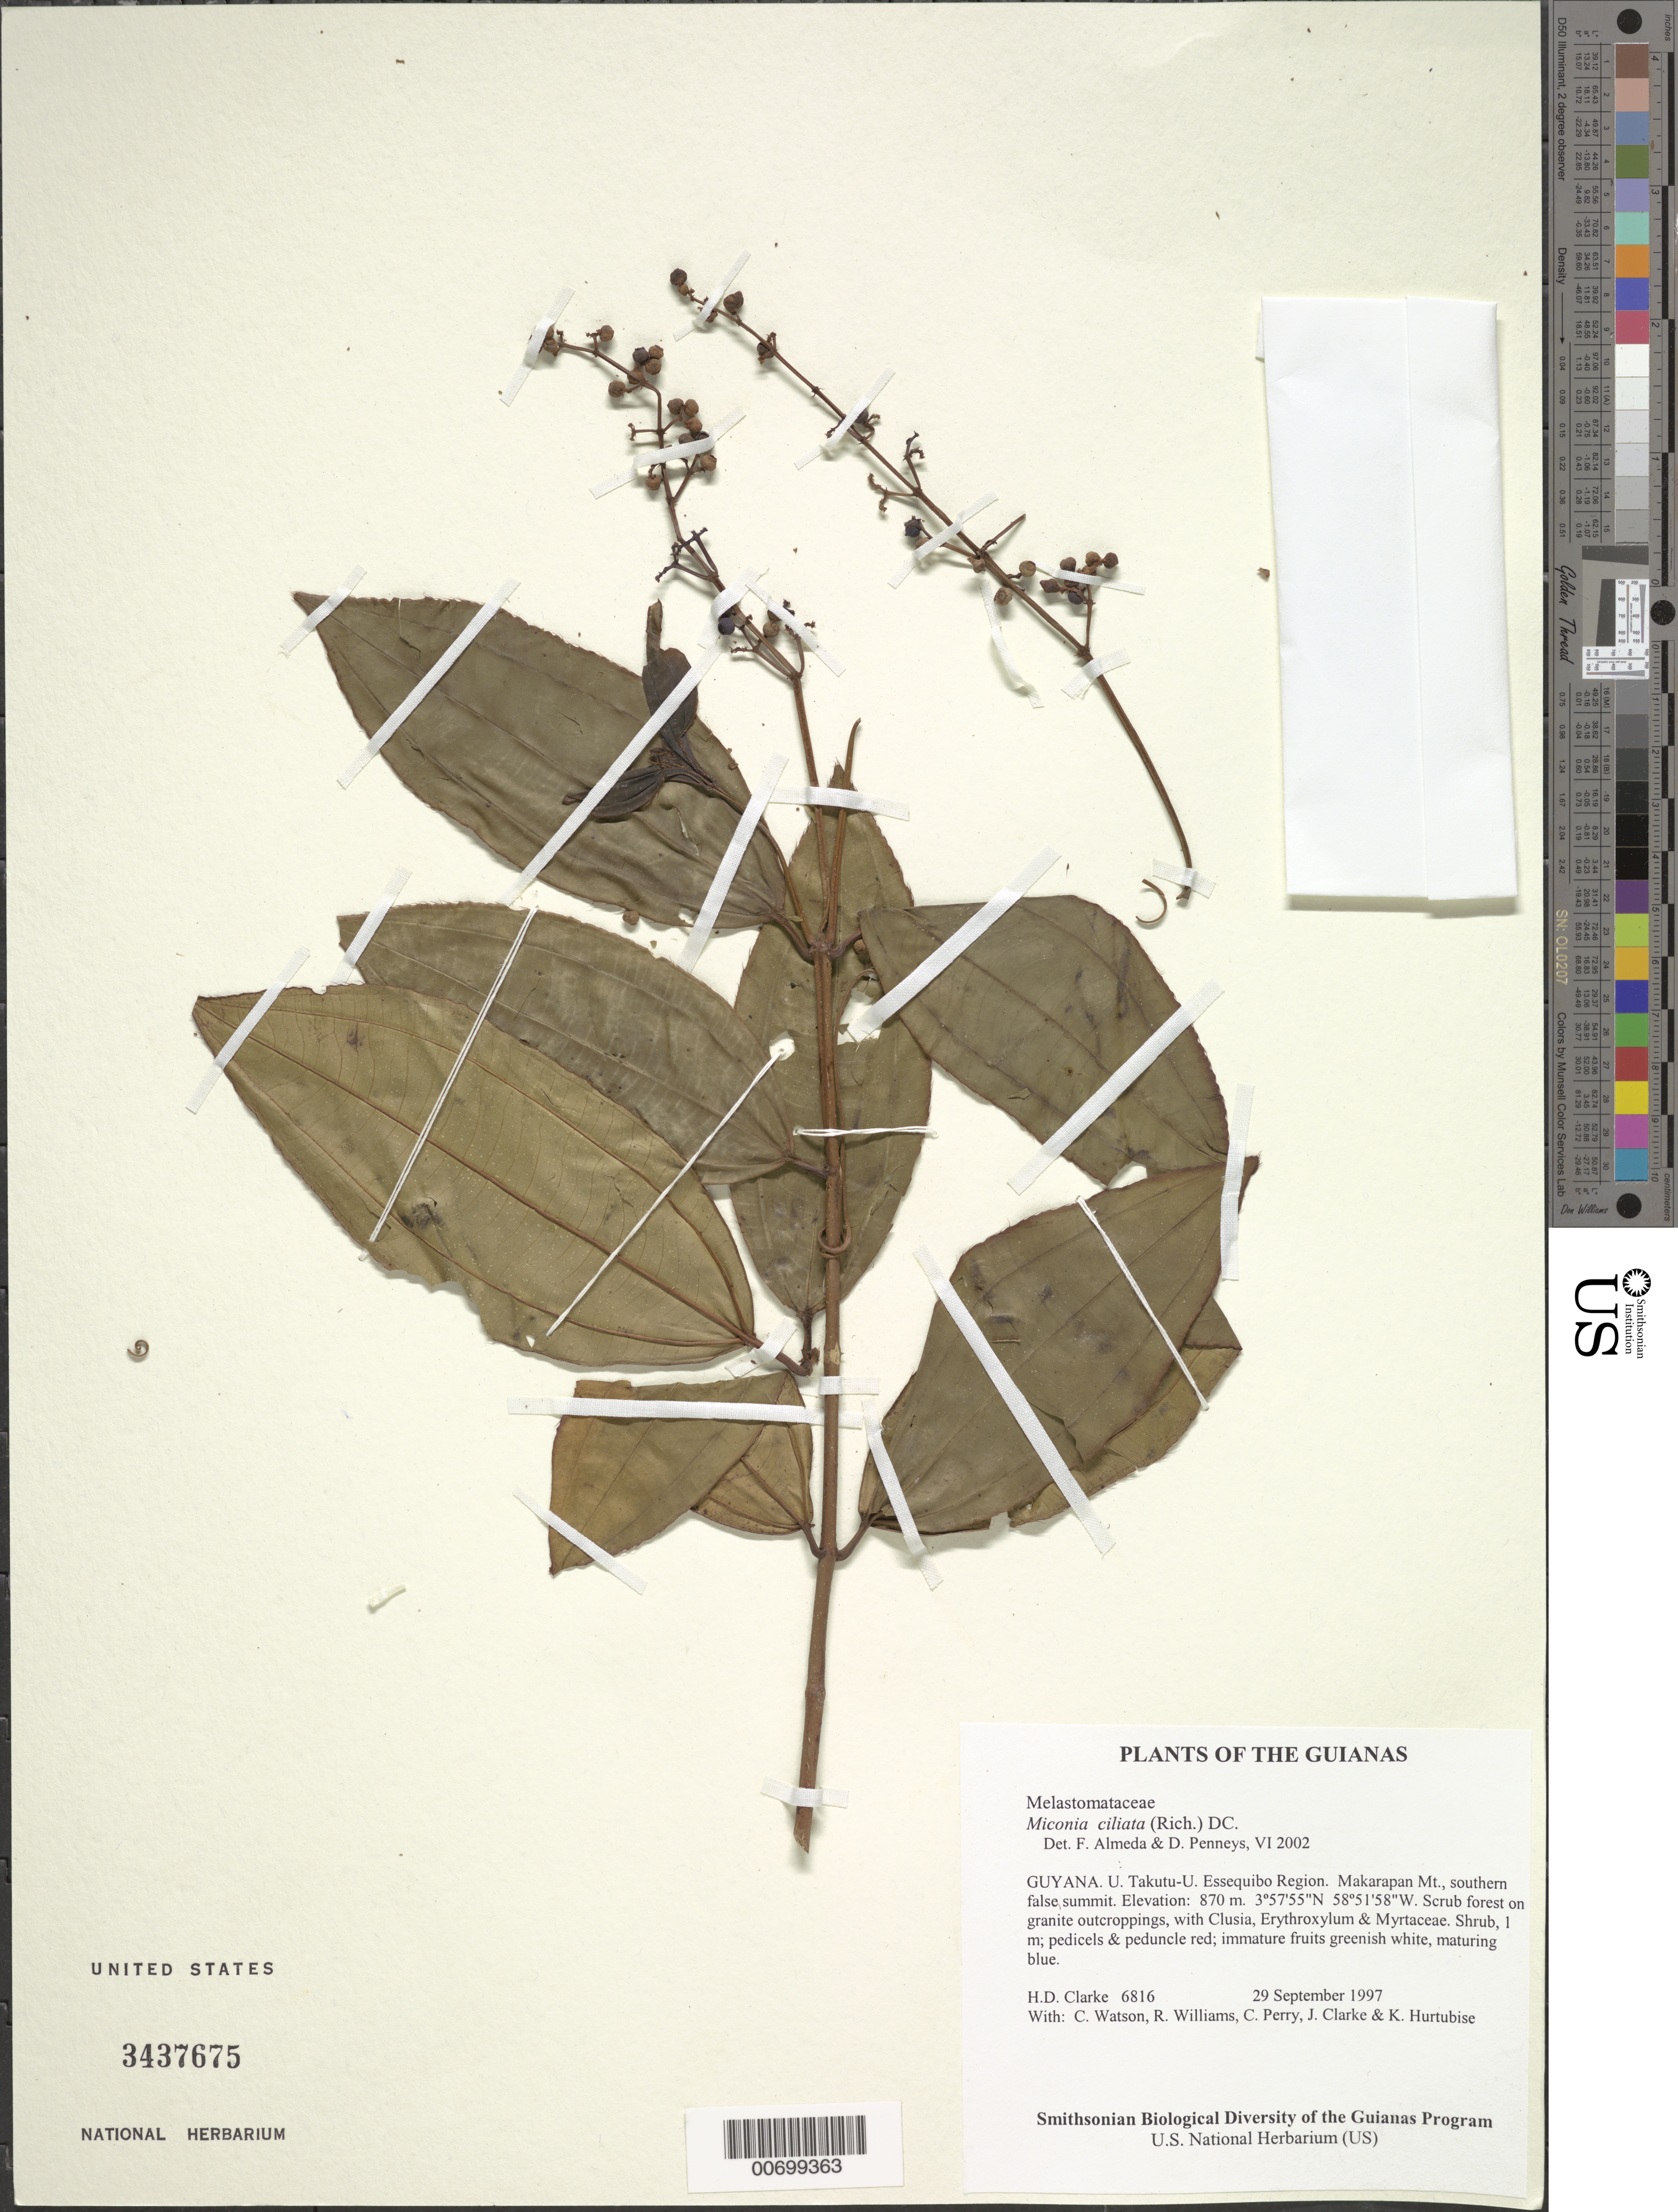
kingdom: Plantae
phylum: Tracheophyta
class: Magnoliopsida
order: Myrtales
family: Melastomataceae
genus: Miconia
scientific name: Miconia ciliata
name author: (Rich.) DC.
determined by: Almeda, F.; Penneys, D. S.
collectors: H. D. Clarke, C. Watson, R. Williams, C. Perry, J. Clarke & K. Hurtubise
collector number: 6816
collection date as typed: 29 September 1997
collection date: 1997-09-29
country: Guyana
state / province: U. Takutu-U. Essequibo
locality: Makarapan Mt., southern false summit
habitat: Scrub forest on granite outcroppings, with Clusia, Erythroxylum & Myrtaceae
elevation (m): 870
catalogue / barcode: US 3437675